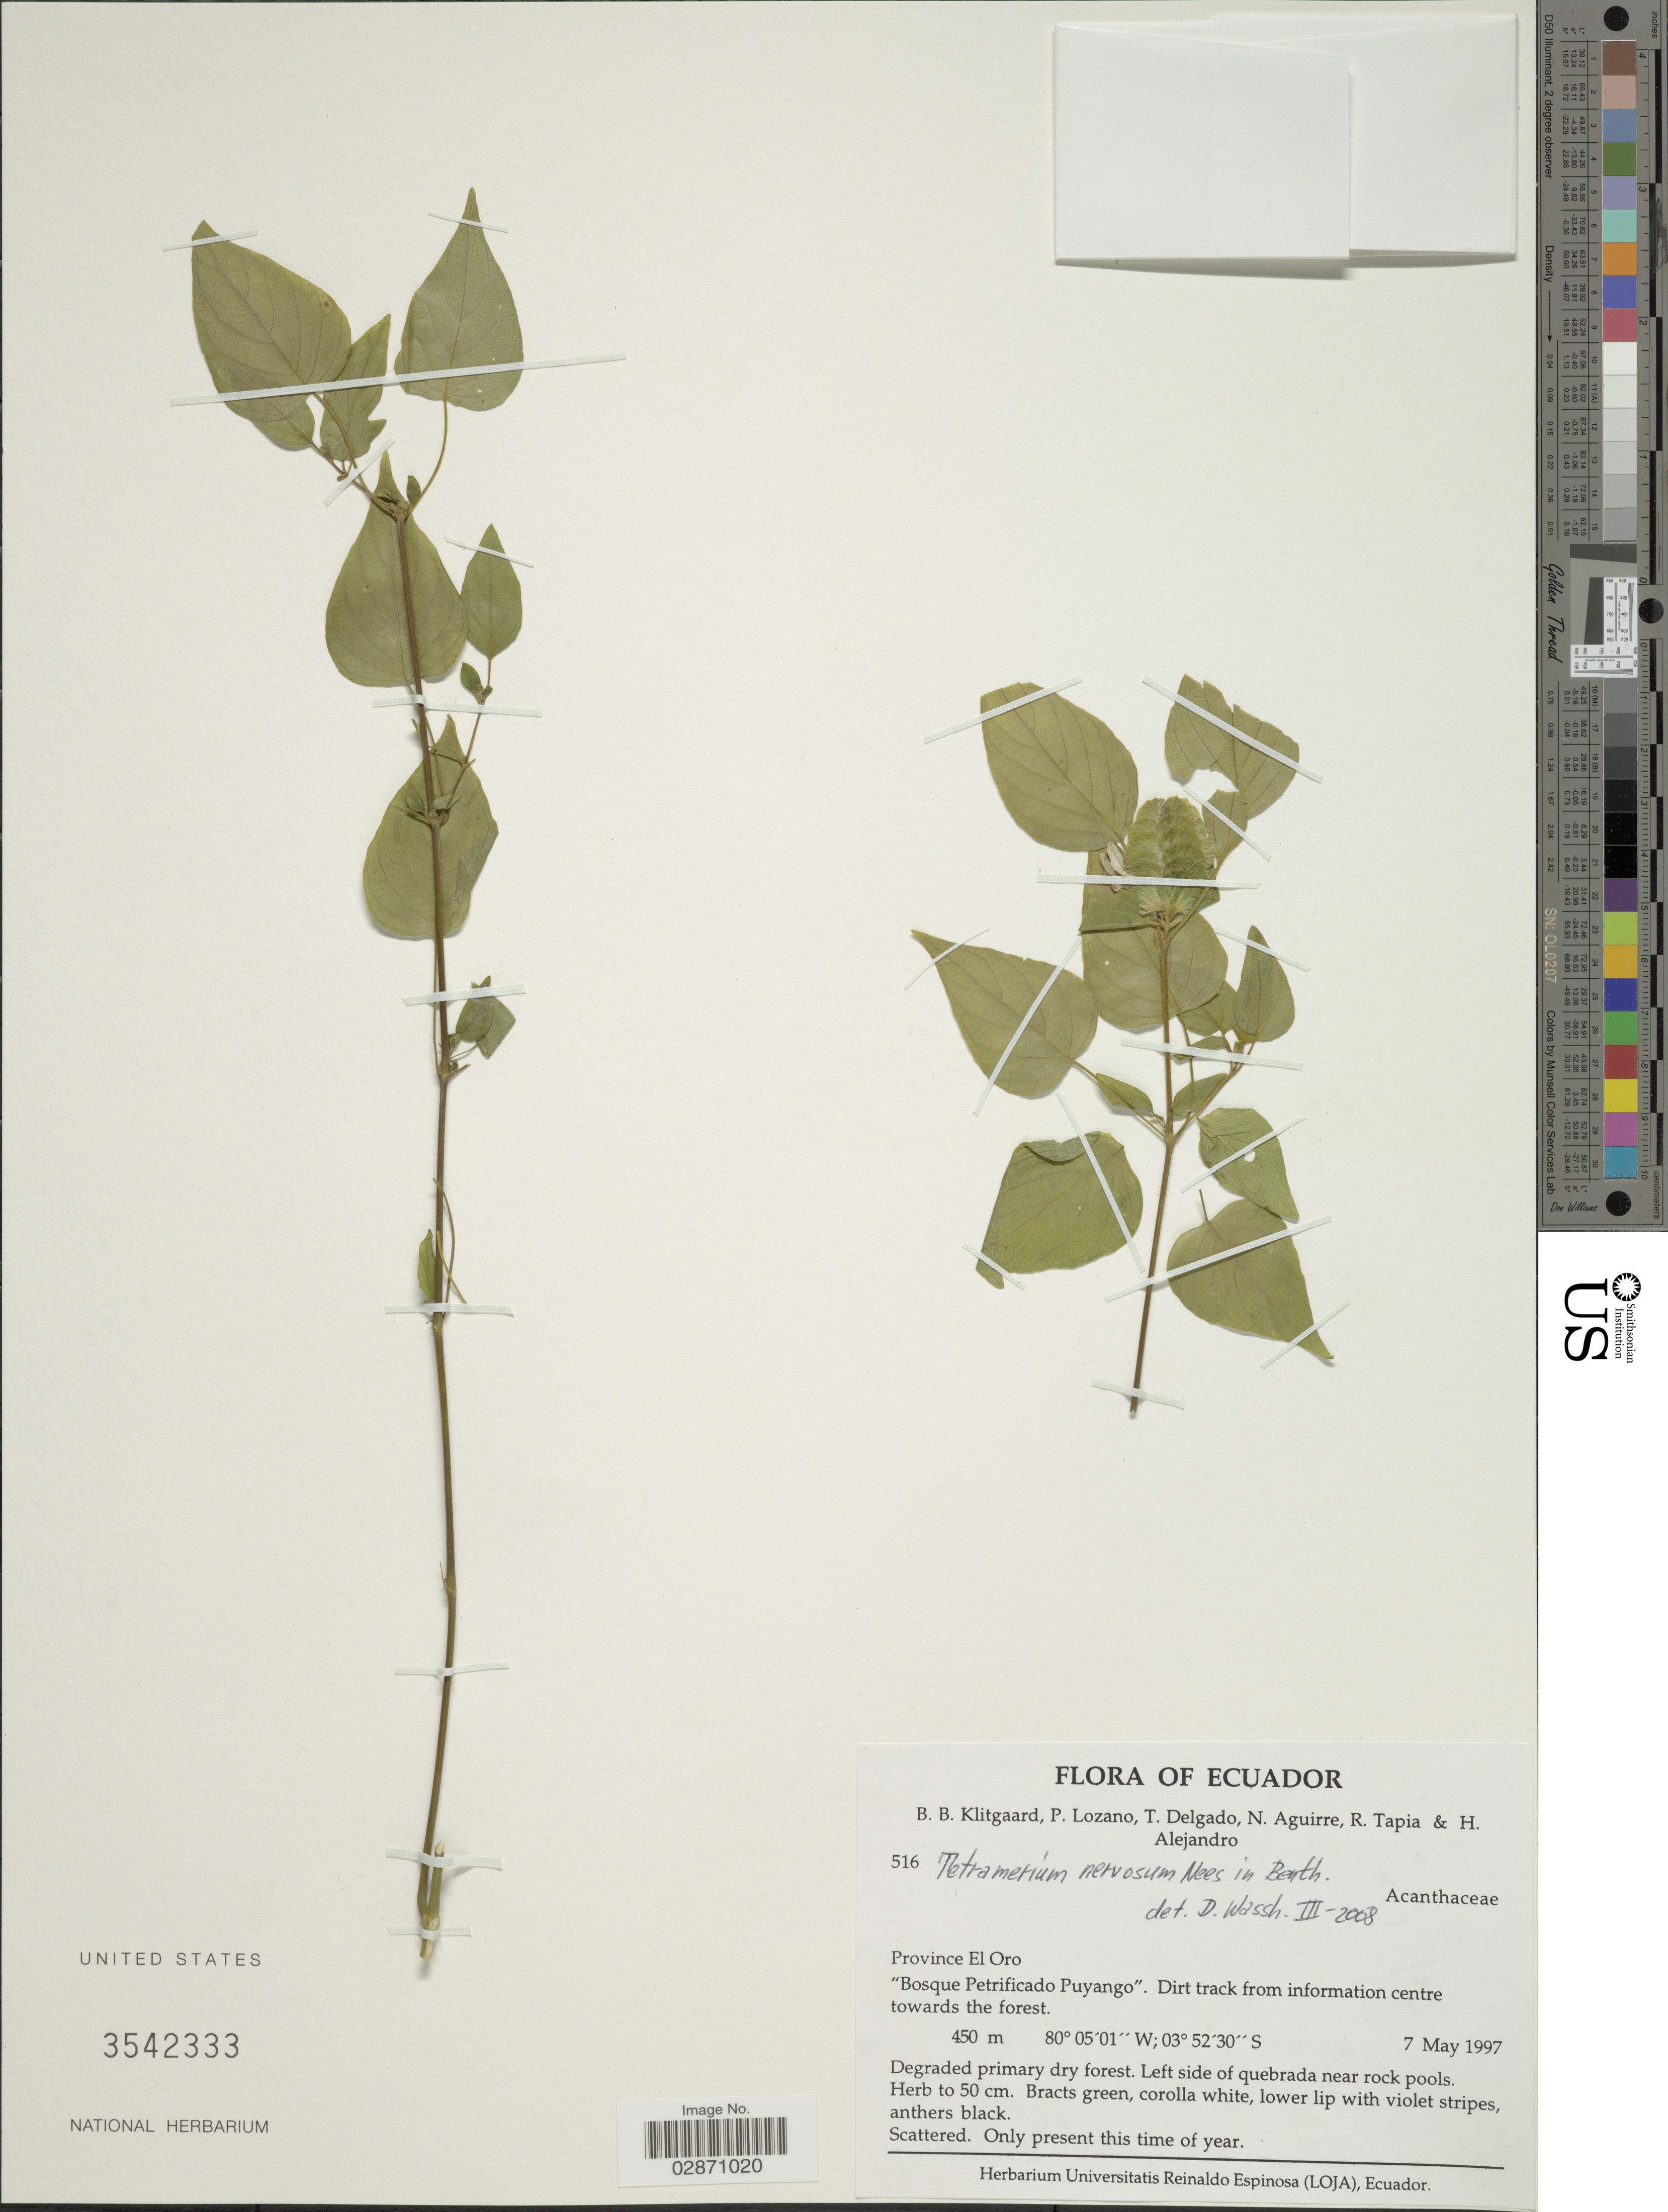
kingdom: Plantae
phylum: Tracheophyta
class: Magnoliopsida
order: Lamiales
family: Acanthaceae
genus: Tetramerium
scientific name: Tetramerium nervosum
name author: Nees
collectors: B. B. Klitgaard, P. Lozano, T. Delgado, N. Aguirre & et al.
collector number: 516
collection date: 1997-05-07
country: Ecuador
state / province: El Oro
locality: Bosque Petrificado Puyango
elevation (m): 450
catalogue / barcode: US 3542333